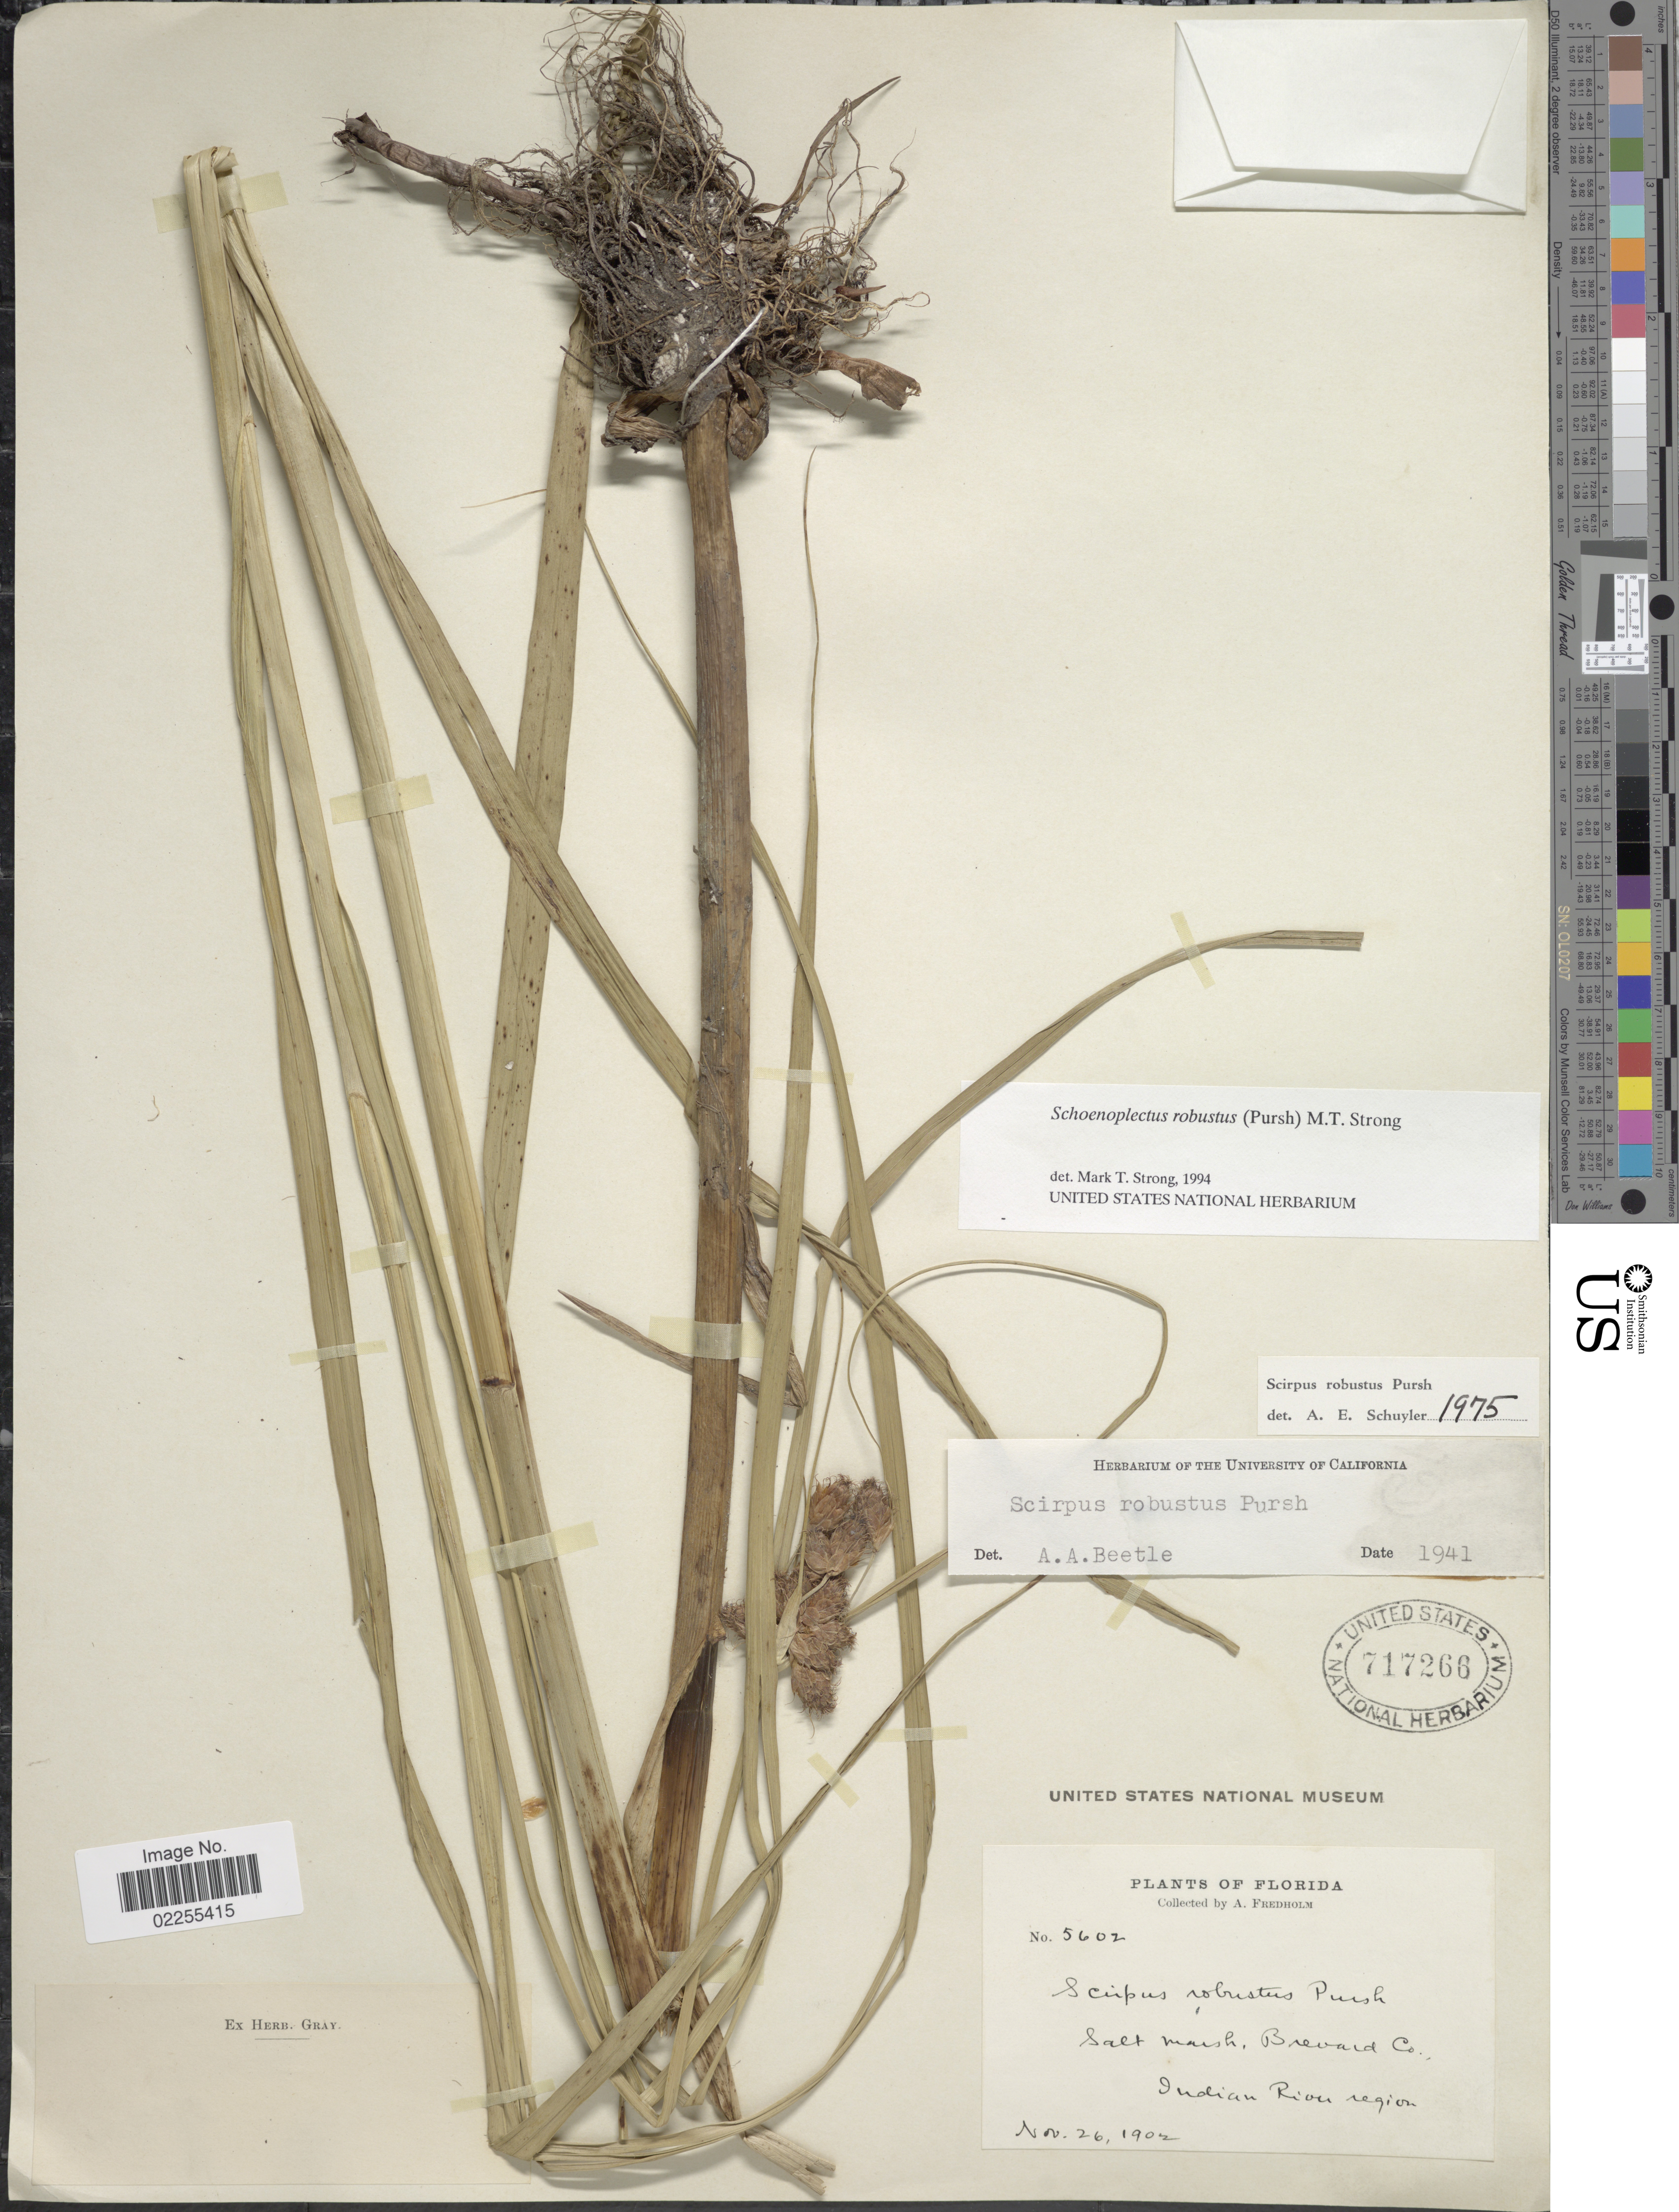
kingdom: Plantae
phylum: Tracheophyta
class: Liliopsida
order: Poales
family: Cyperaceae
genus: Bolboschoenus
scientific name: Bolboschoenus robustus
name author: (Pursh) Soják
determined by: Strong, M. T., (US), Smithsonian Institution - National Museum of Natural History (UNITED STATES)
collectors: A. Fredholm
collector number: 5602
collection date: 1902-11-26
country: United States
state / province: Florida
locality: Salt marsh, Brevard Co., Indian River region.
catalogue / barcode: US 717266